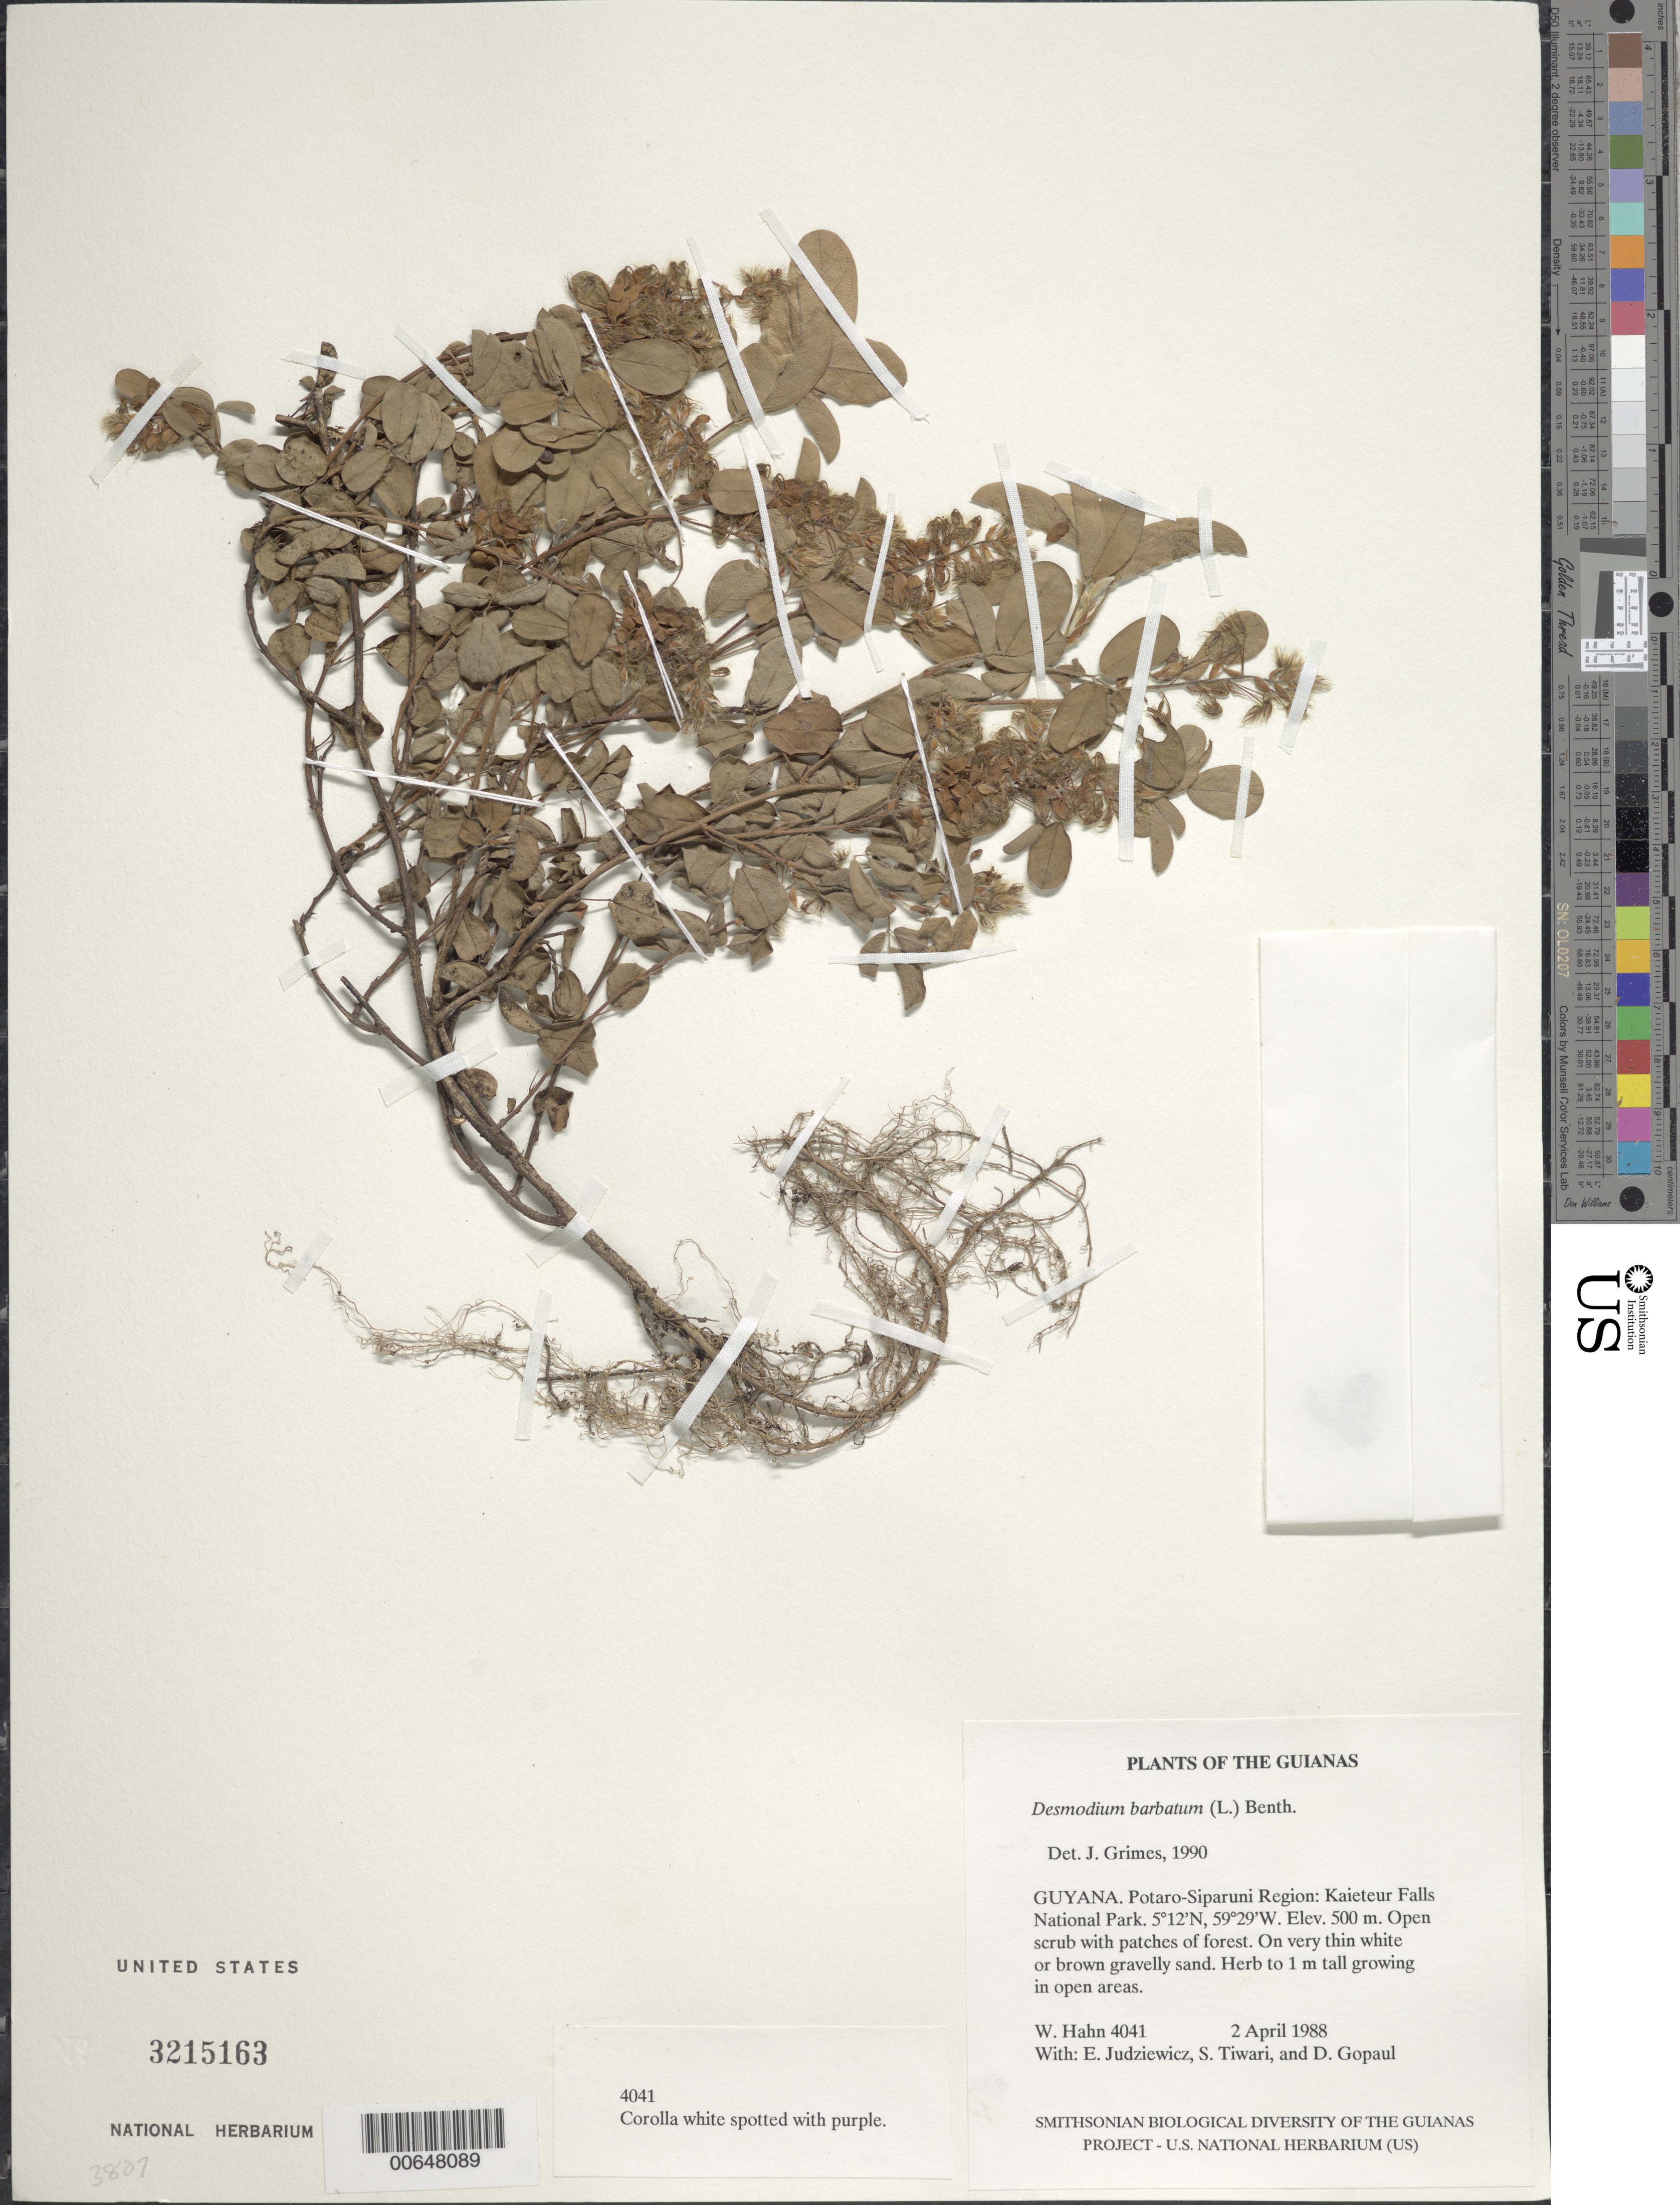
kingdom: Plantae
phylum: Tracheophyta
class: Magnoliopsida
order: Fabales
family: Fabaceae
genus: Grona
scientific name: Grona barbata var. barbata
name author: (L.) H. Ohashi & K. Ohashi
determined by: Strong, Mark T., (BOT), Smithsonian Institution - National Museum of Natural History (UNITED STATES)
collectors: W. Hahn, E. J. Judziewicz, S. Tiwari & D. Gopaul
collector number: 4041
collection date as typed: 2 April 1988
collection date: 1988-04-02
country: Guyana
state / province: Potaro-Siparuni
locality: Kaieteur Falls National Park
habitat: Open scrub with patches of forest. On very thin white or brown gravelly sand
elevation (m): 500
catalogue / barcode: US 3215163